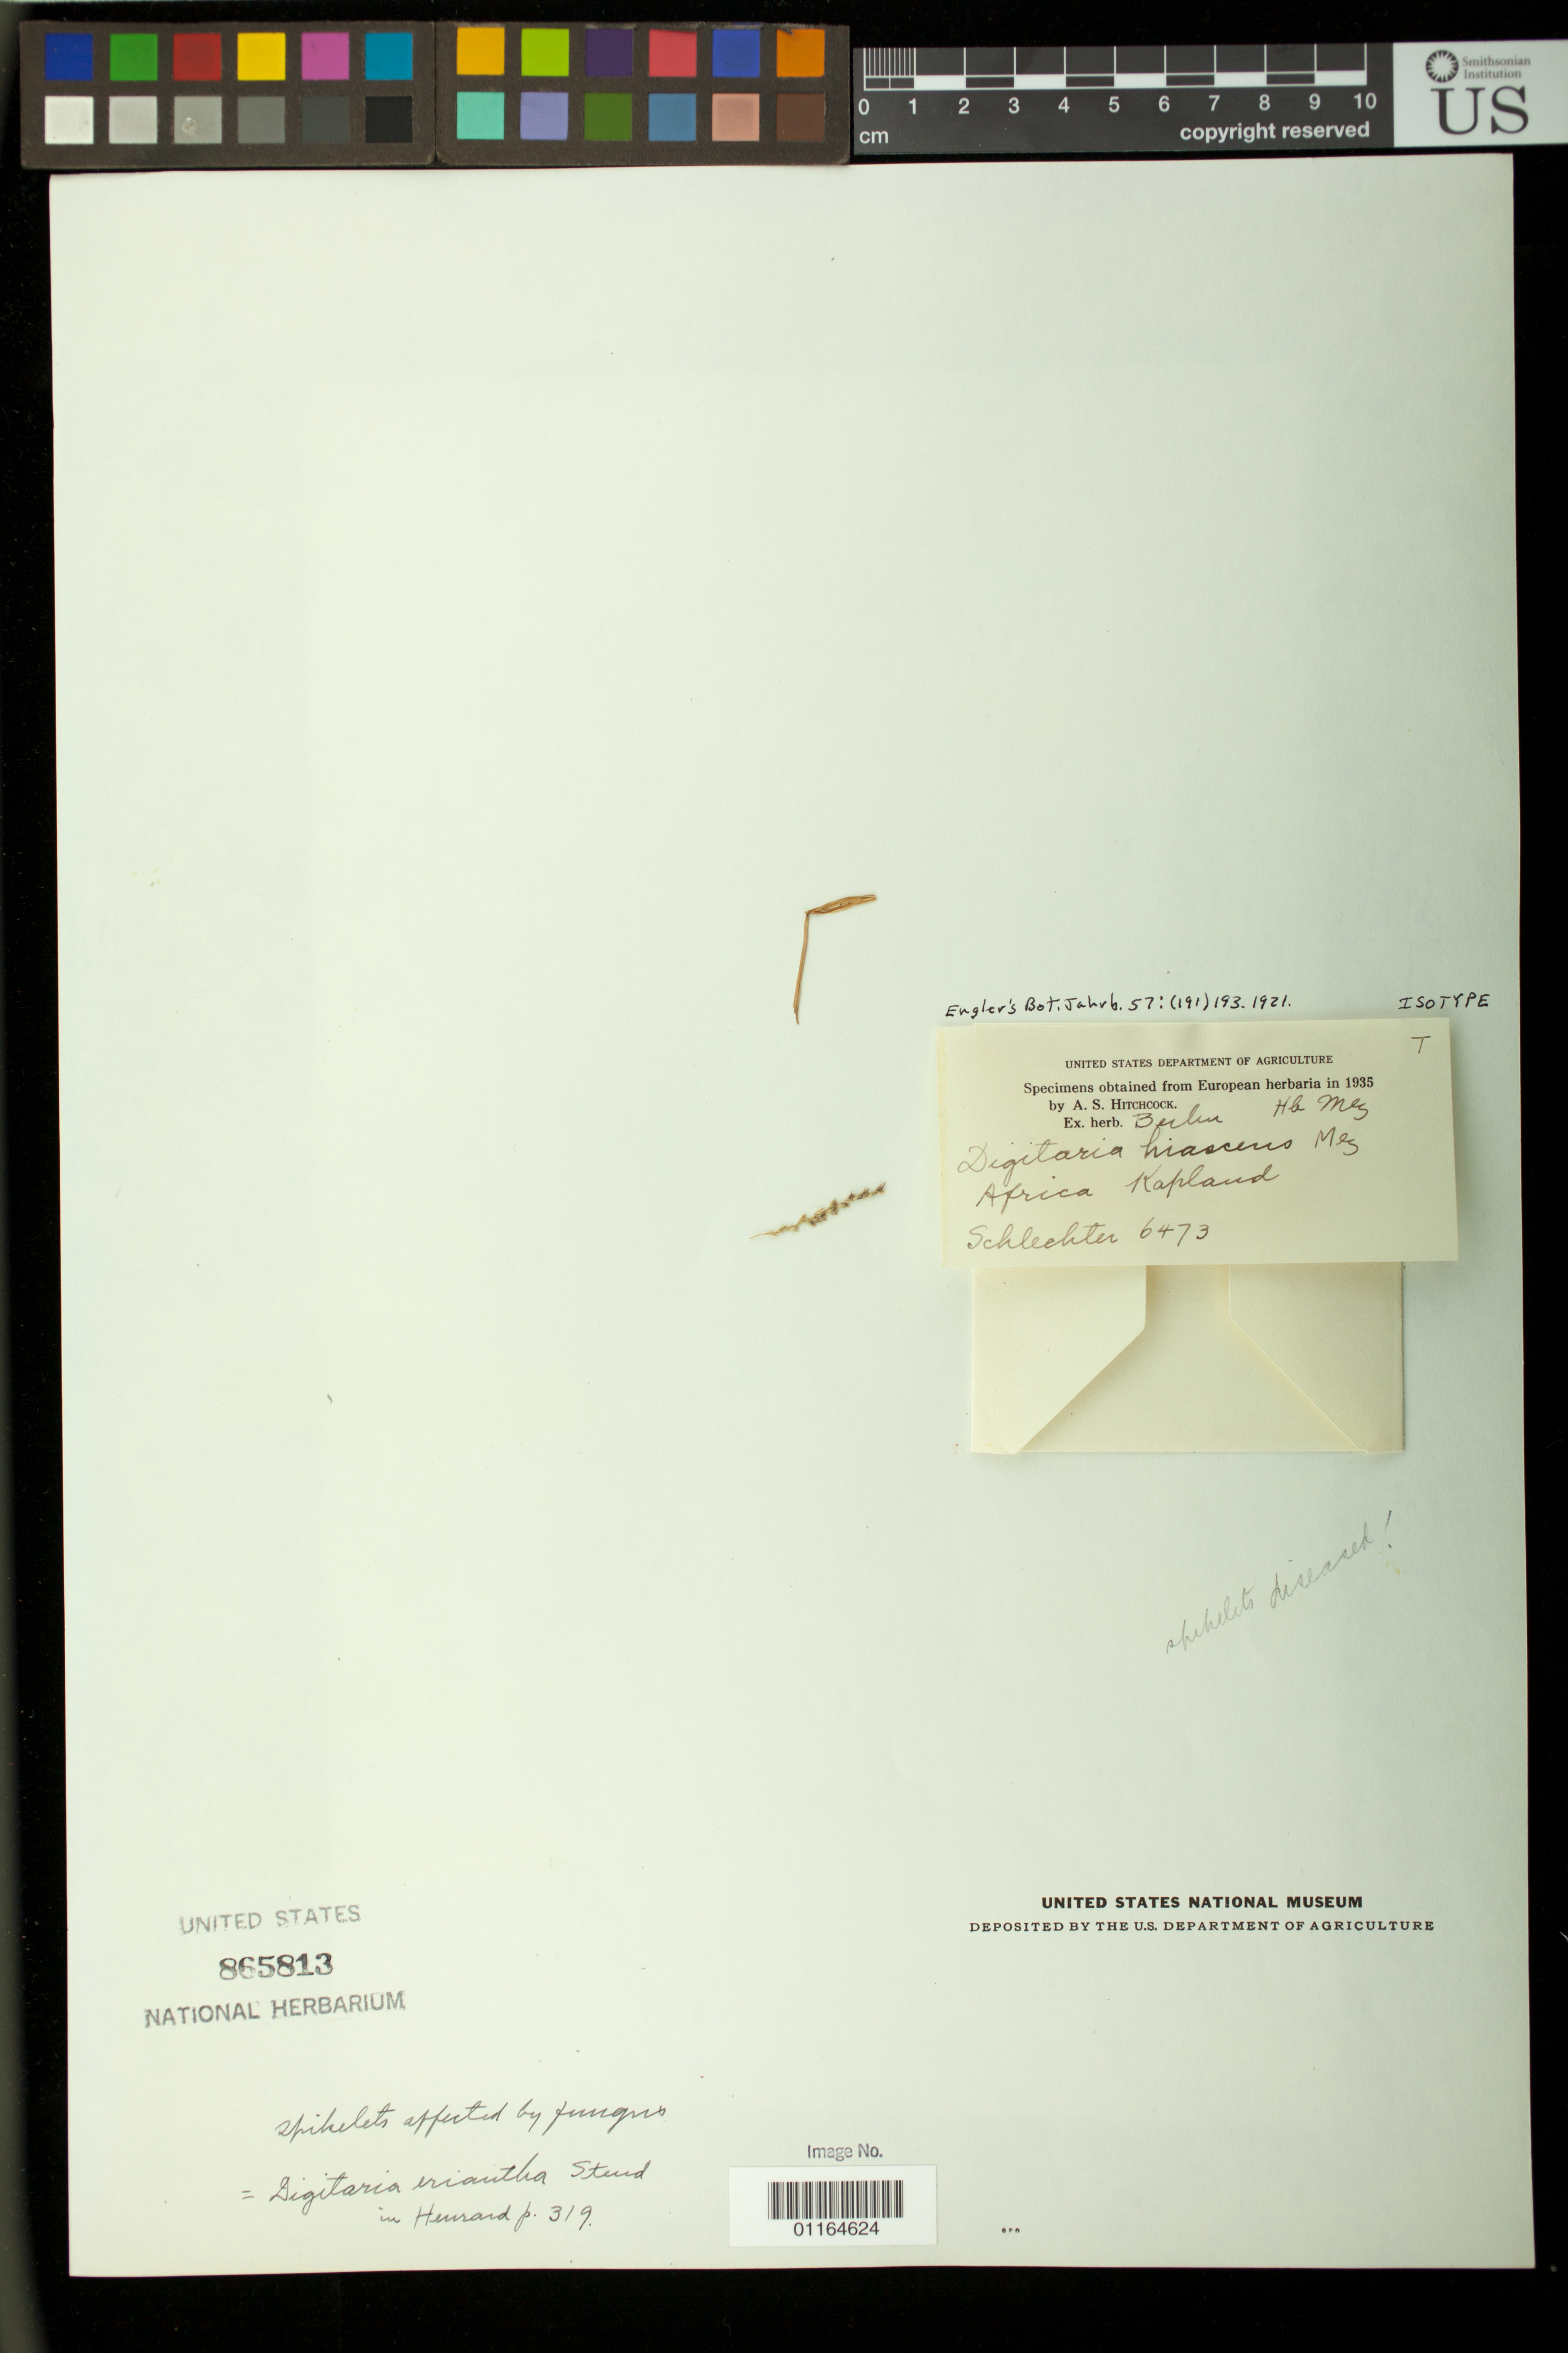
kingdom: Plantae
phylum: Tracheophyta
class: Liliopsida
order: Poales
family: Poaceae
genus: Digitaria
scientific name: Digitaria hiascens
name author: Mez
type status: Type Collection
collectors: F. R. R. Schlechter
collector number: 6473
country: South Africa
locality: Kapland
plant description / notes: Fragmentary material of type specimen ex herb. Mez (Berlin)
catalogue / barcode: US 865813